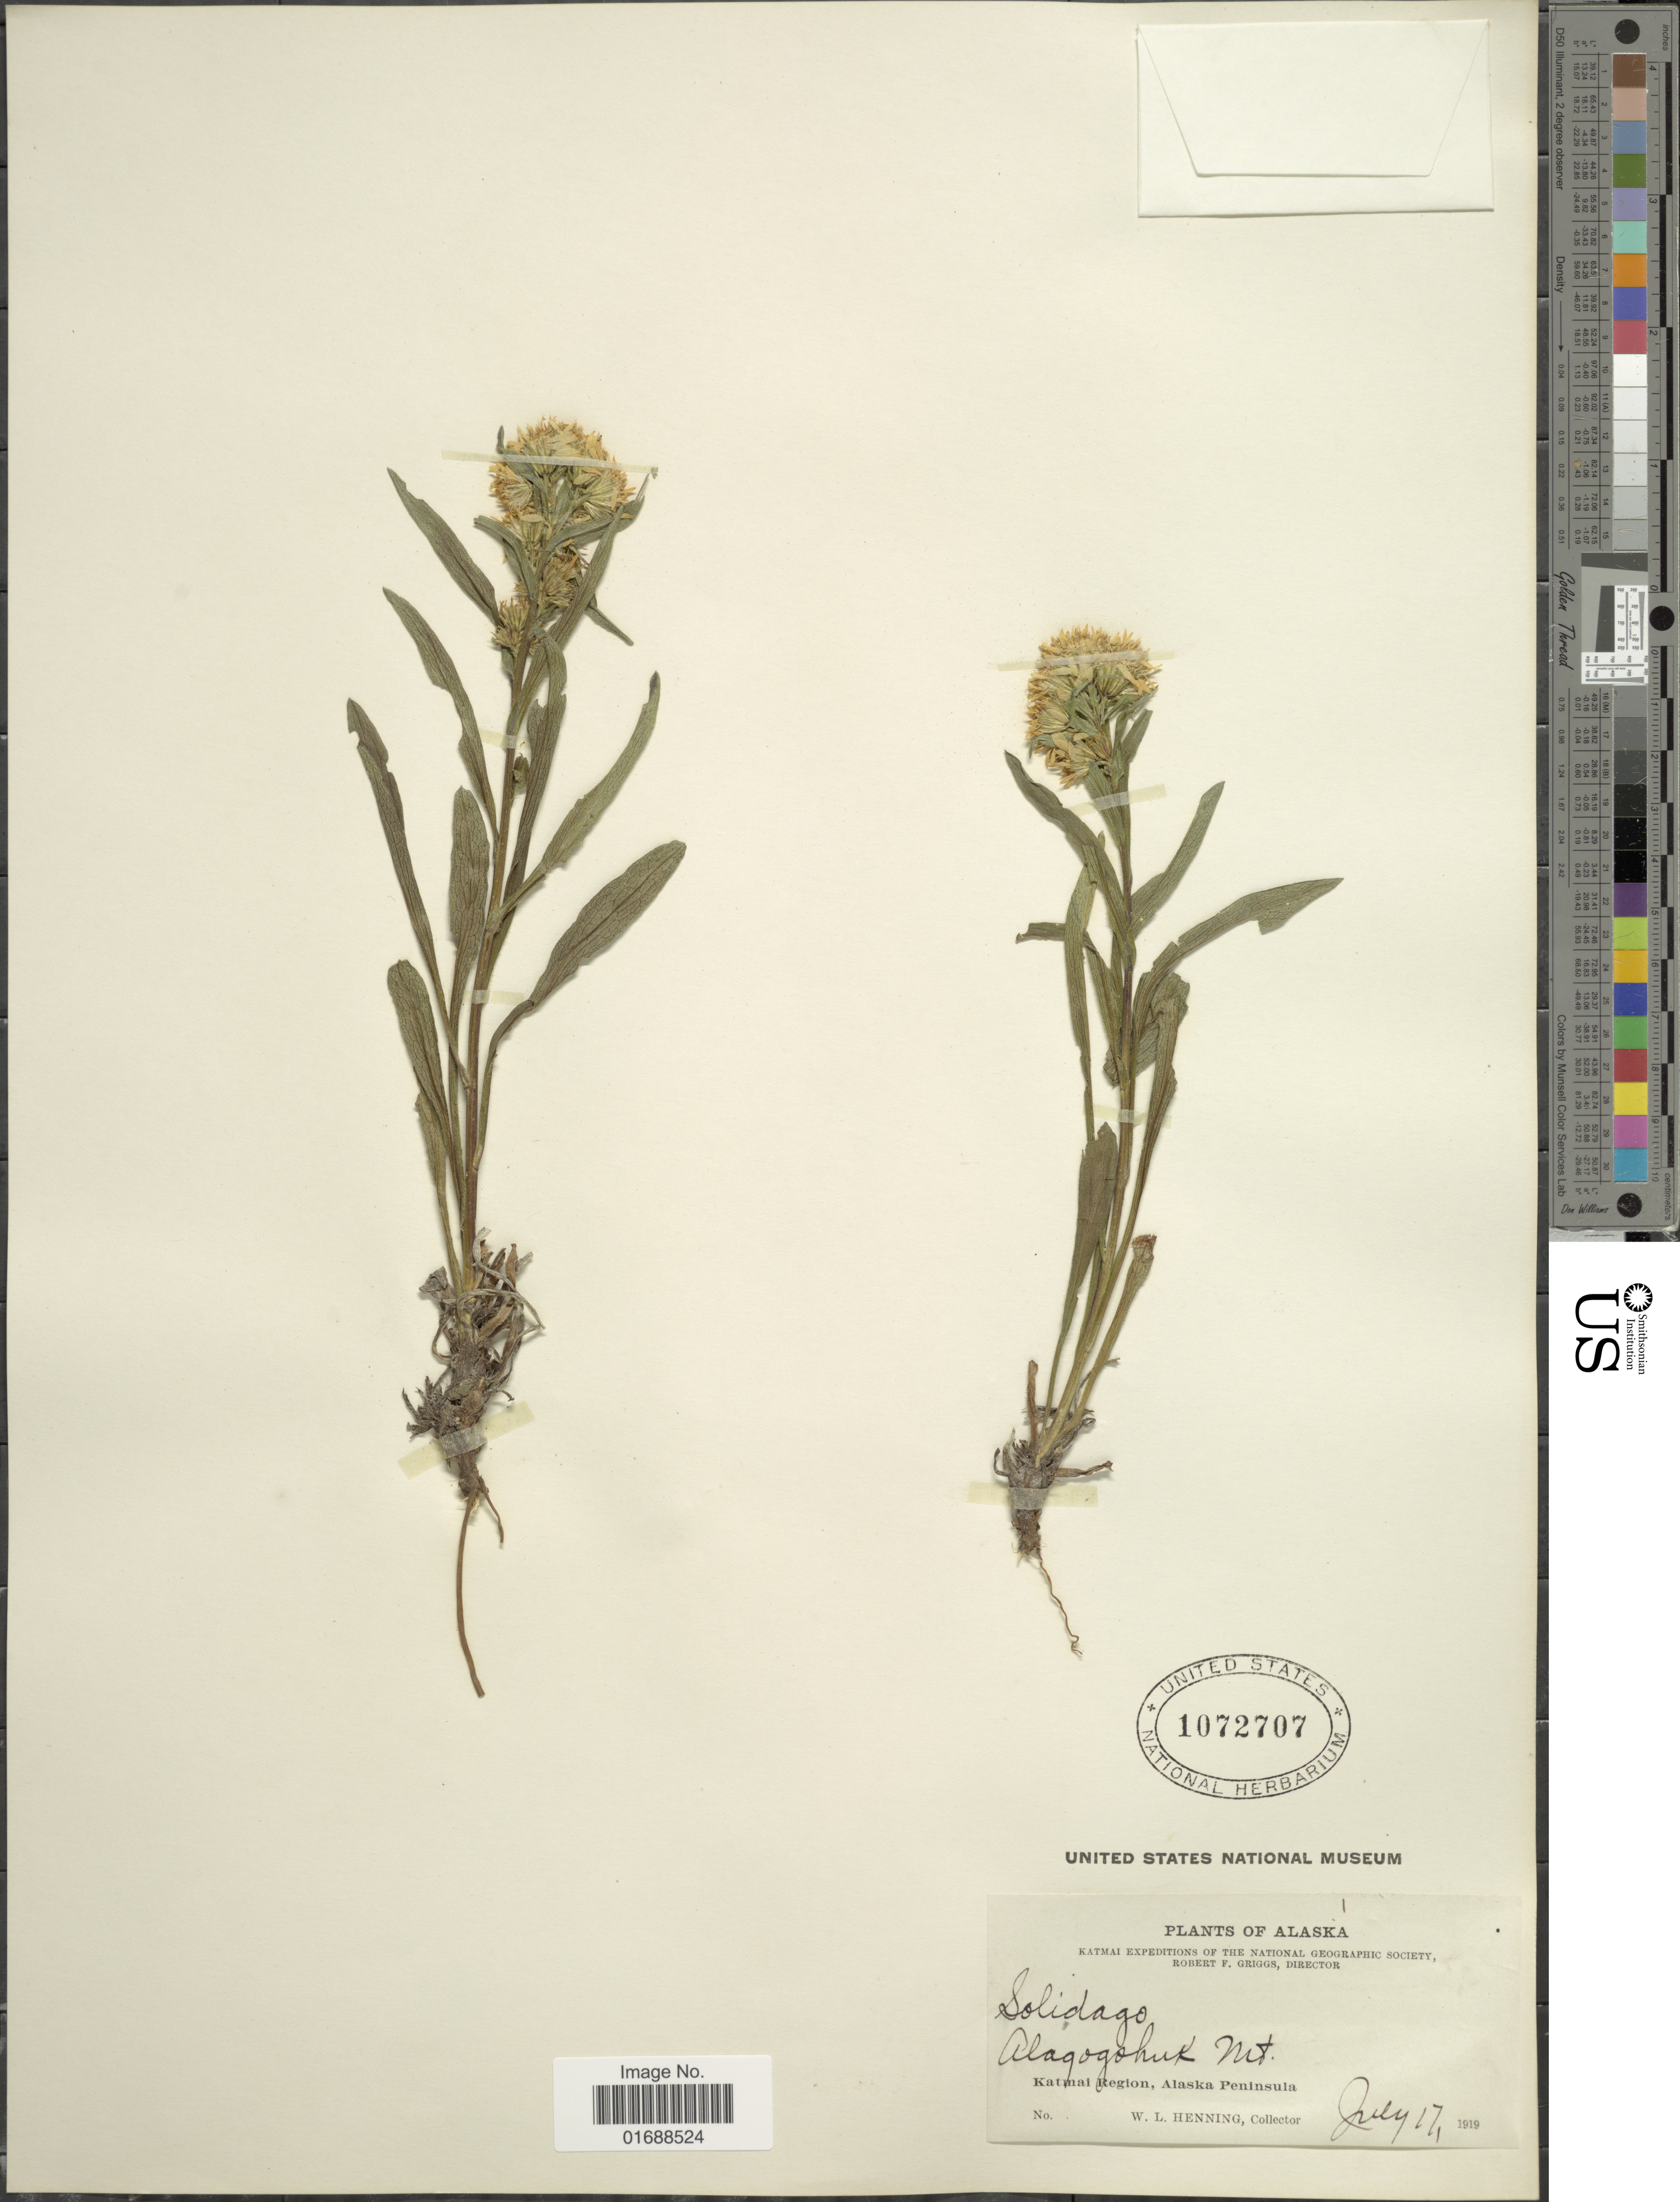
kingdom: Plantae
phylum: Tracheophyta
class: Magnoliopsida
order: Asterales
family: Asteraceae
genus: Solidago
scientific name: Solidago multiradiata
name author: Aiton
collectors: W. Henning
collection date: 1919-07-17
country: United States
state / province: Alaska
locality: Alogogshuk Mt. Katmai Region, Alaska Peninsula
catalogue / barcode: US 1072707